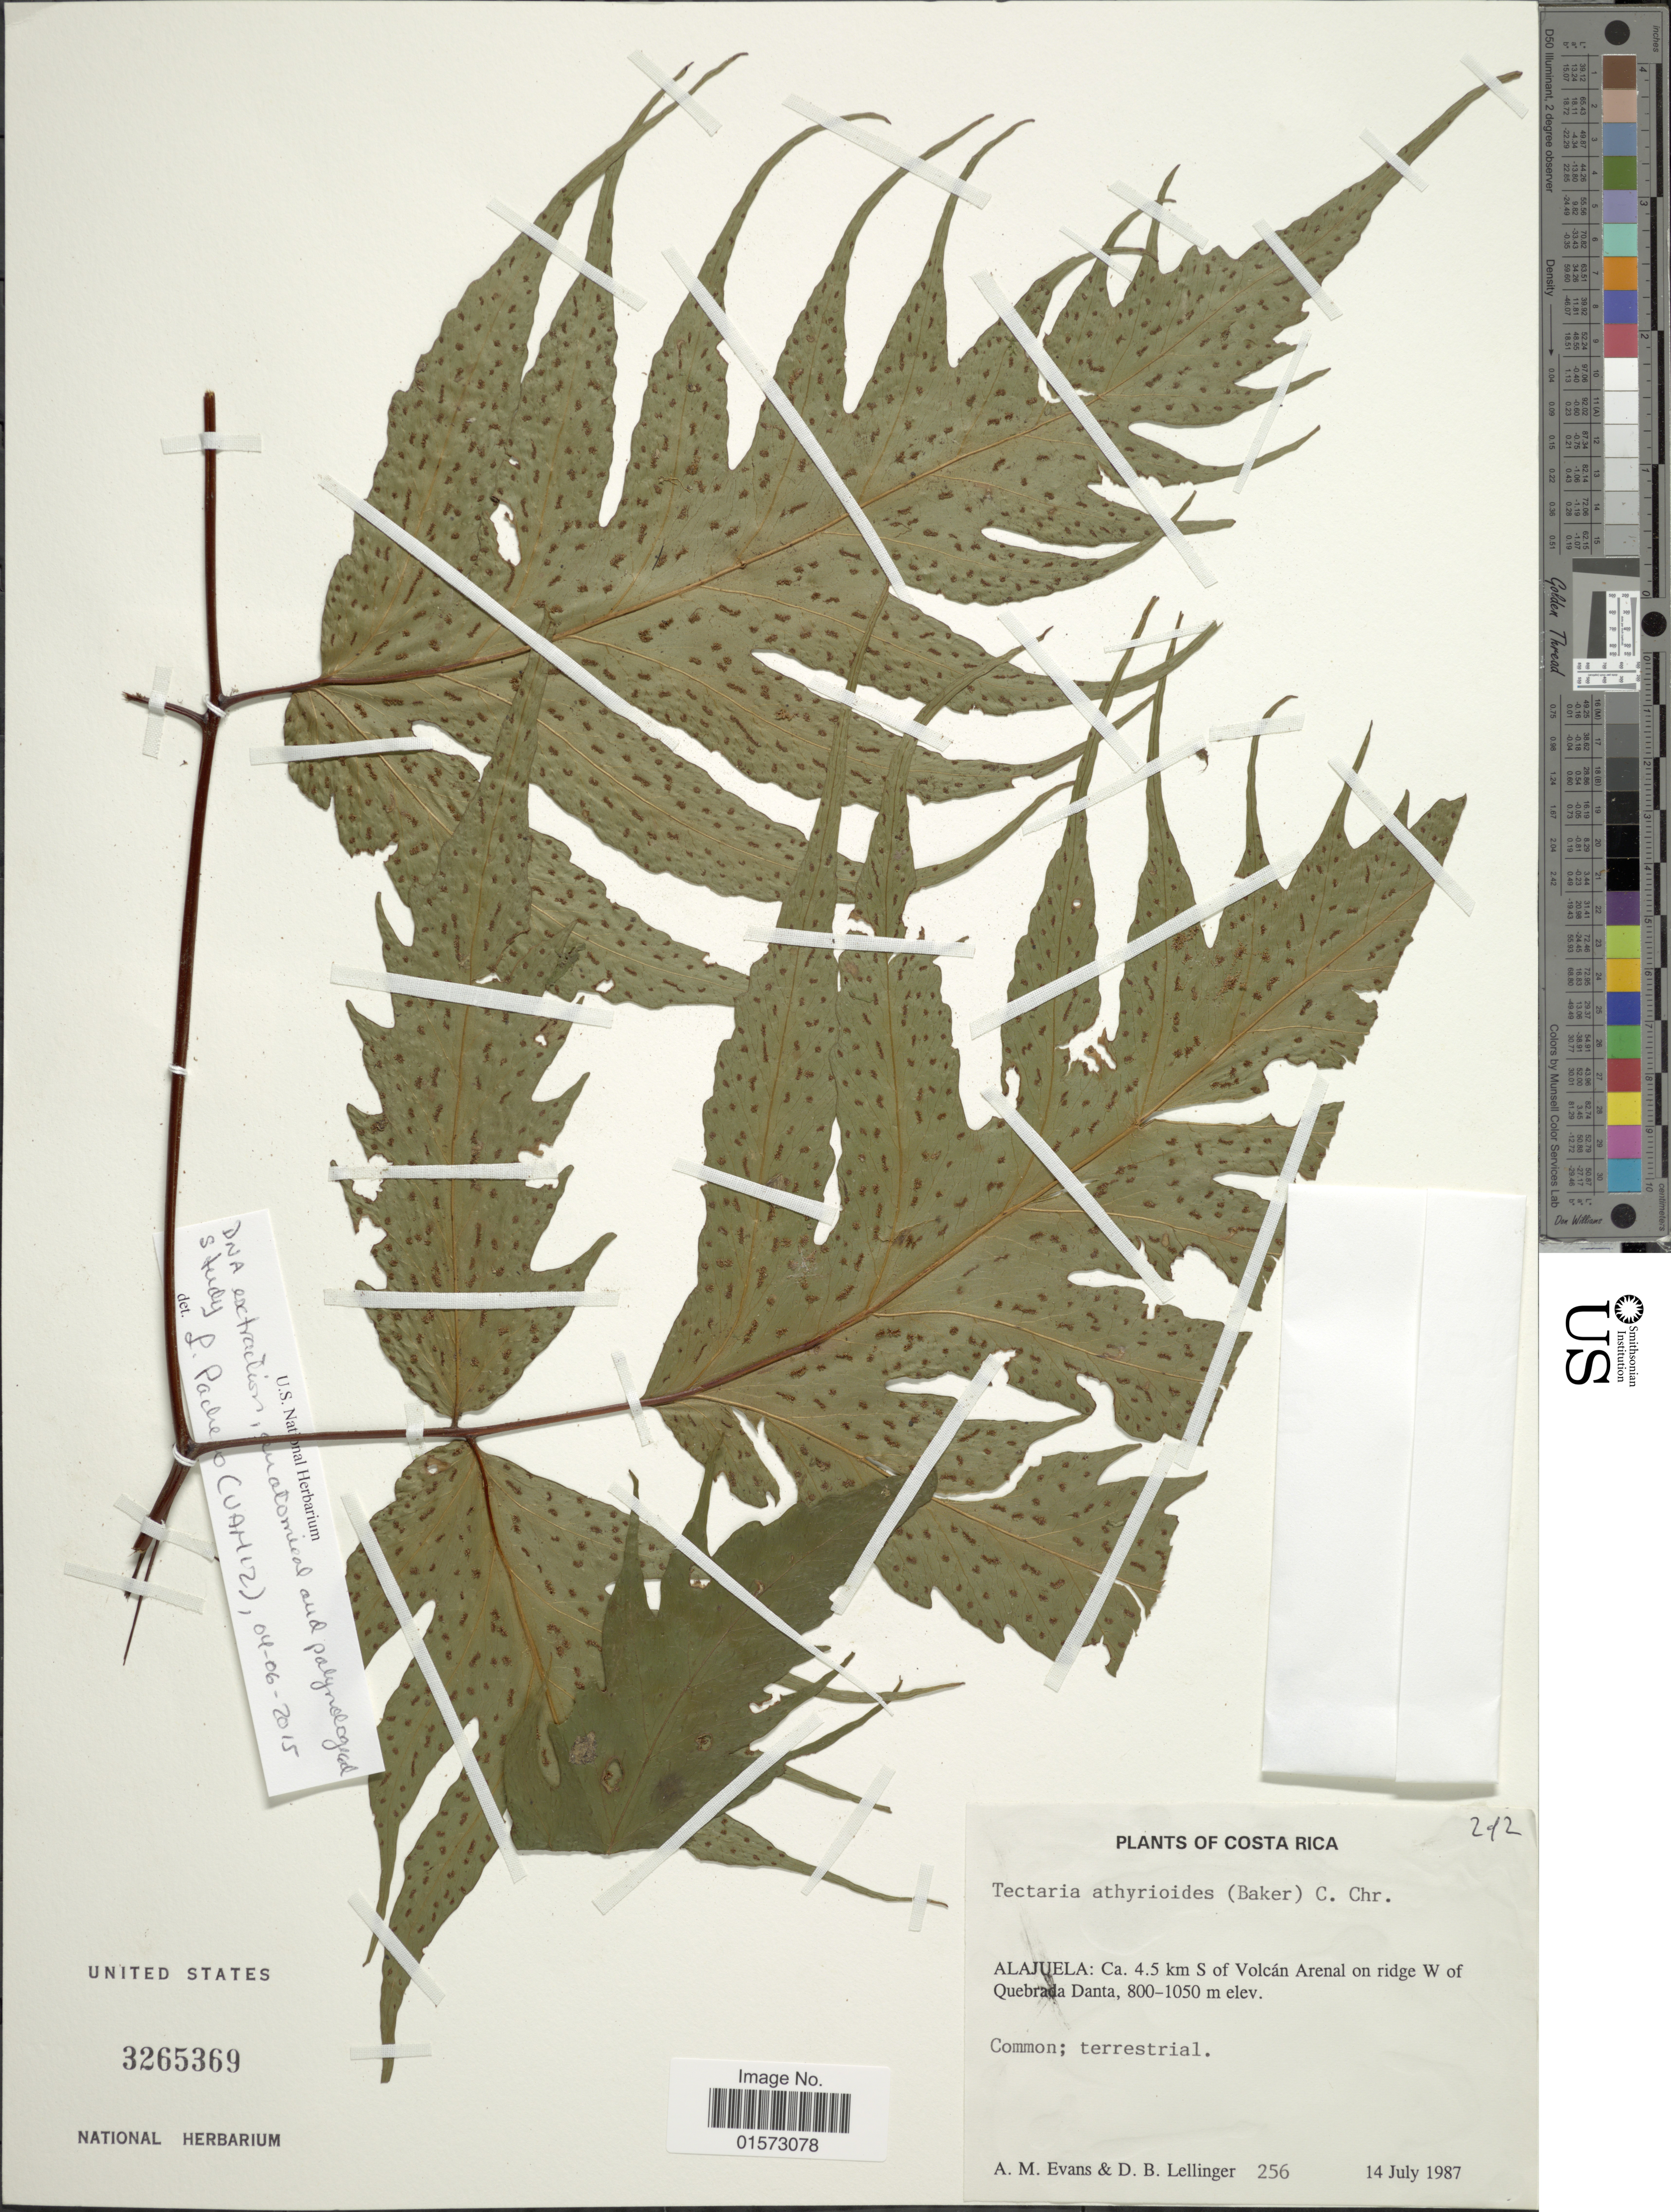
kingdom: Plantae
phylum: Tracheophyta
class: Polypodiopsida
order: Polypodiales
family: Tectariaceae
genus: Tectaria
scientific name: Tectaria athyrioides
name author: (Baker) C. Chr.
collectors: A. M. Evans & D. B. Lellinger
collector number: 256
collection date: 1987-07-14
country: Costa Rica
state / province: Alajuela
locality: Ca. 4.5 km S of Volcán Arenal on ridge W of Quebrada Danta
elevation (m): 800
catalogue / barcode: US 3265369